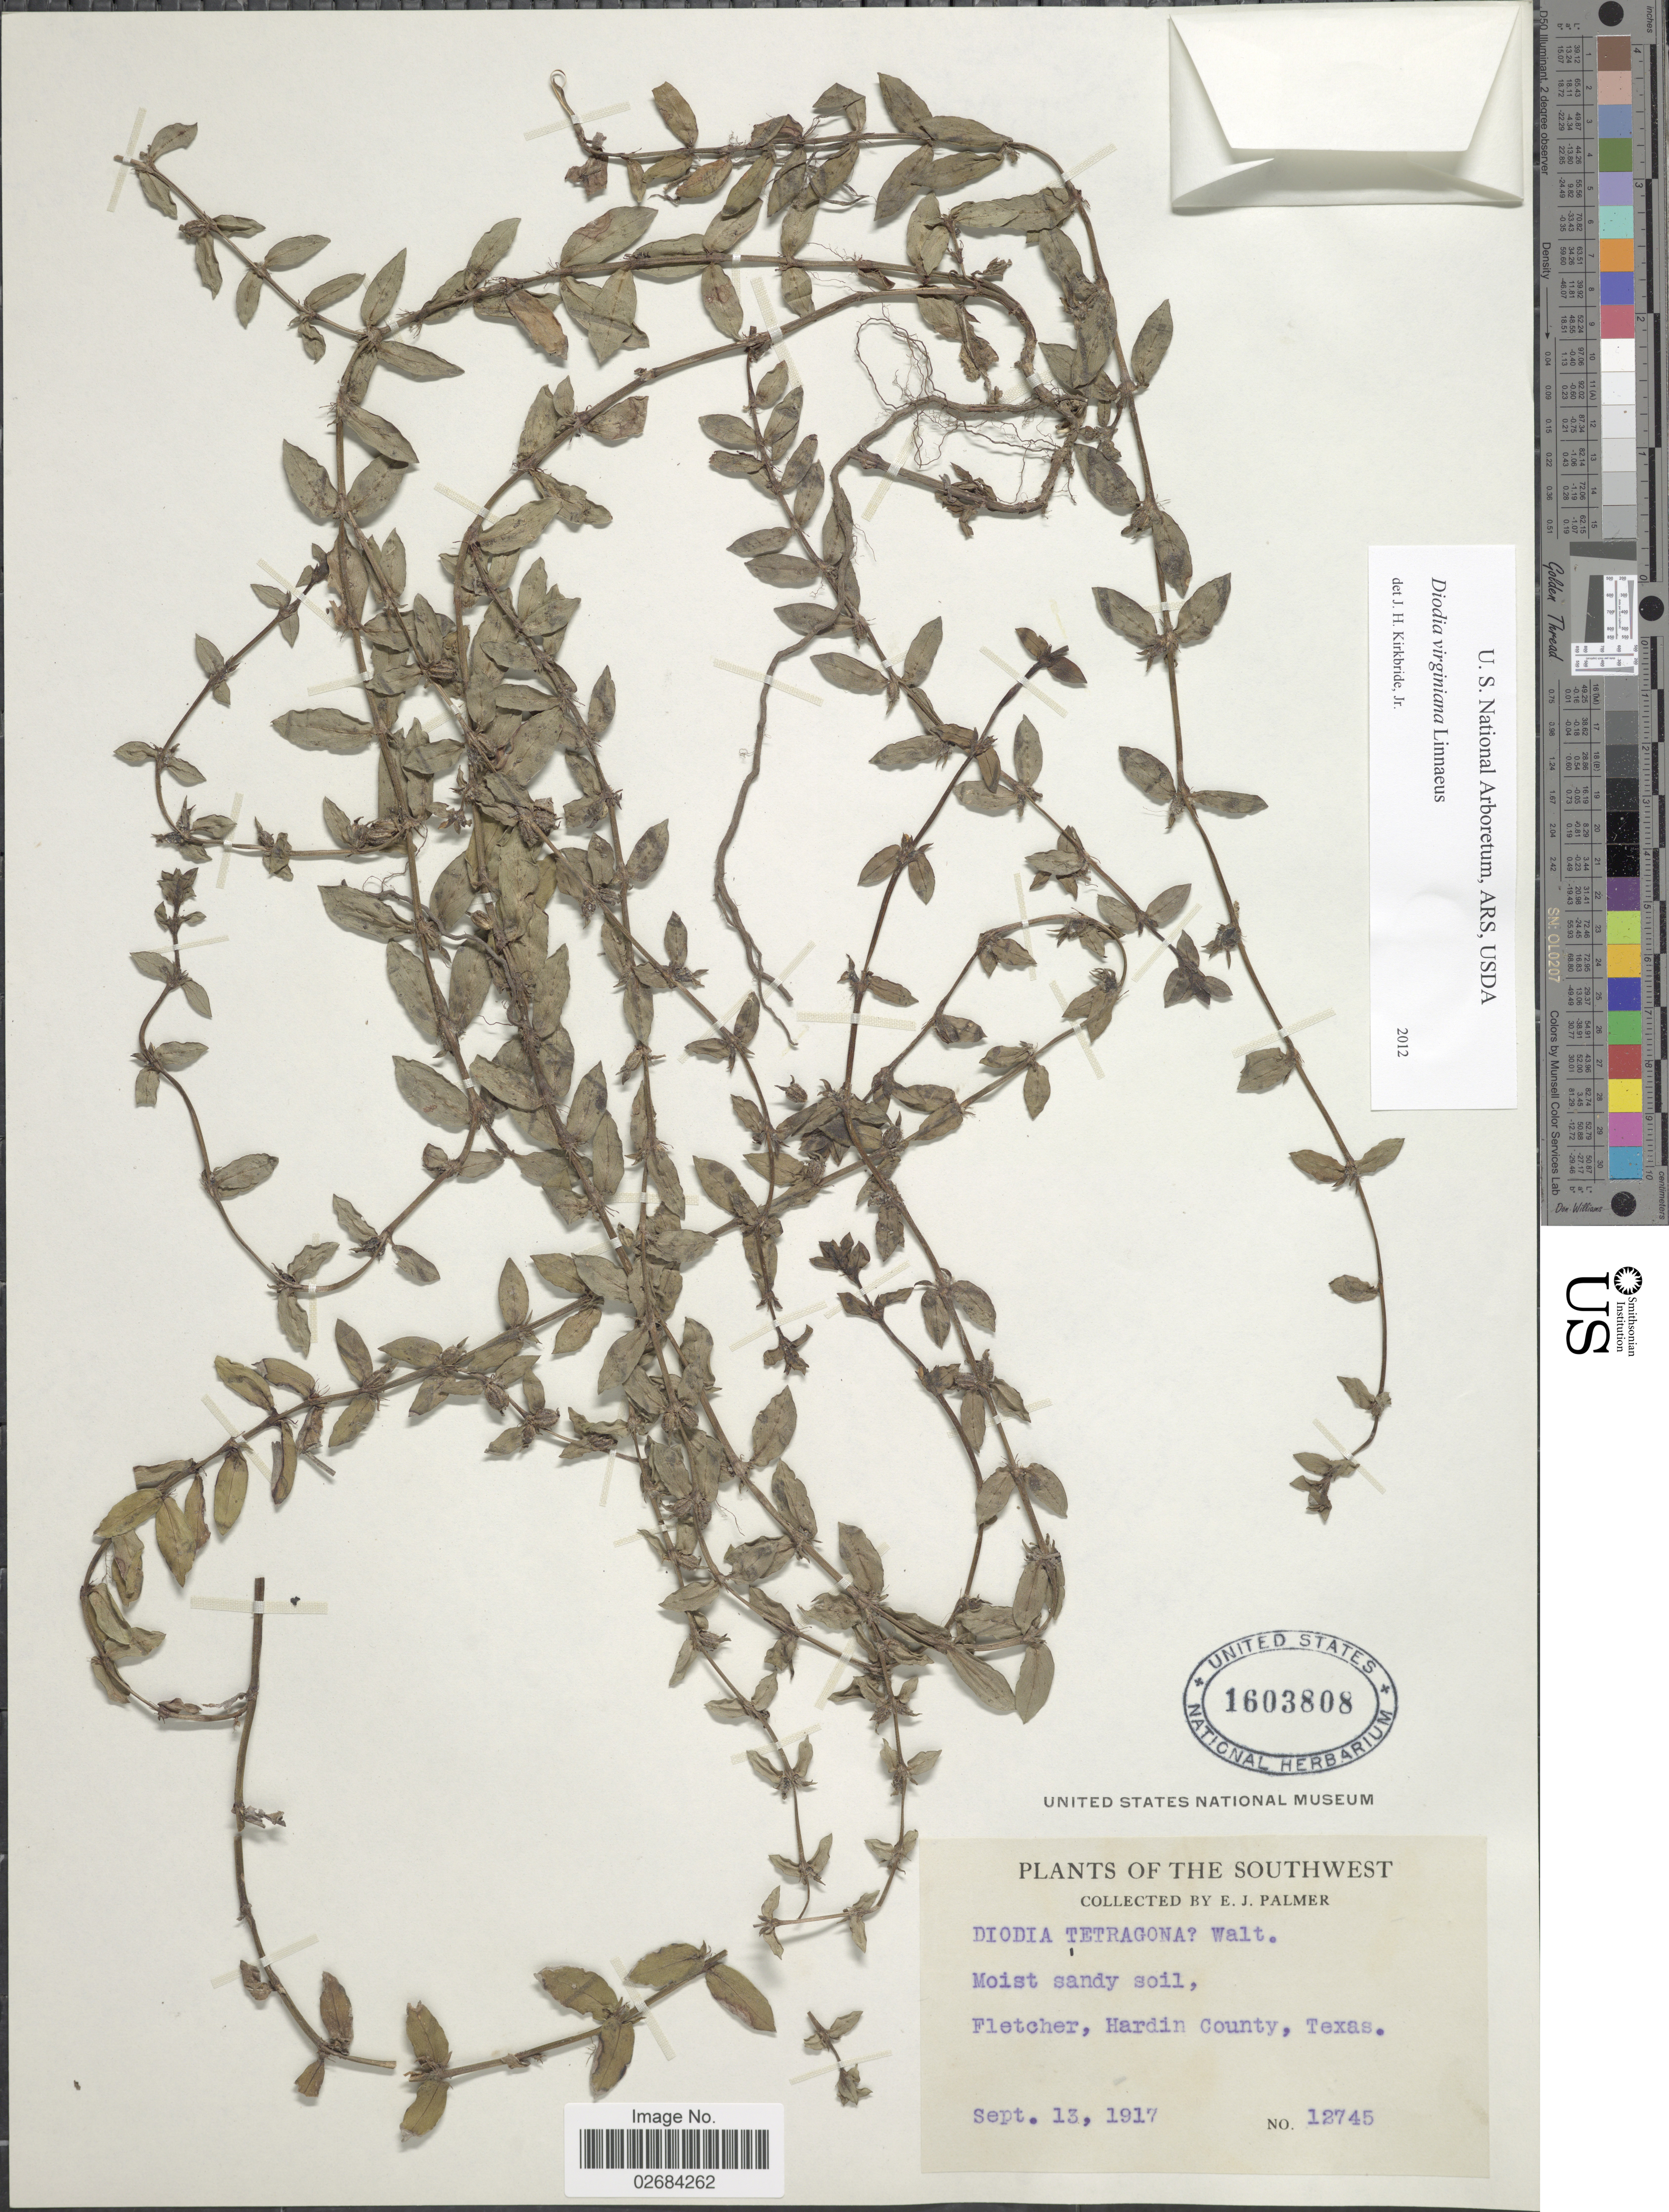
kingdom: Plantae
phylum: Tracheophyta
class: Magnoliopsida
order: Gentianales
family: Rubiaceae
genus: Diodia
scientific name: Diodia virginiana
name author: L.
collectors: E. J. Palmer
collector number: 12745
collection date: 1917-09-13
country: United States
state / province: Texas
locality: Southwest. Fletcher, Hardin County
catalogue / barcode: US 1603808